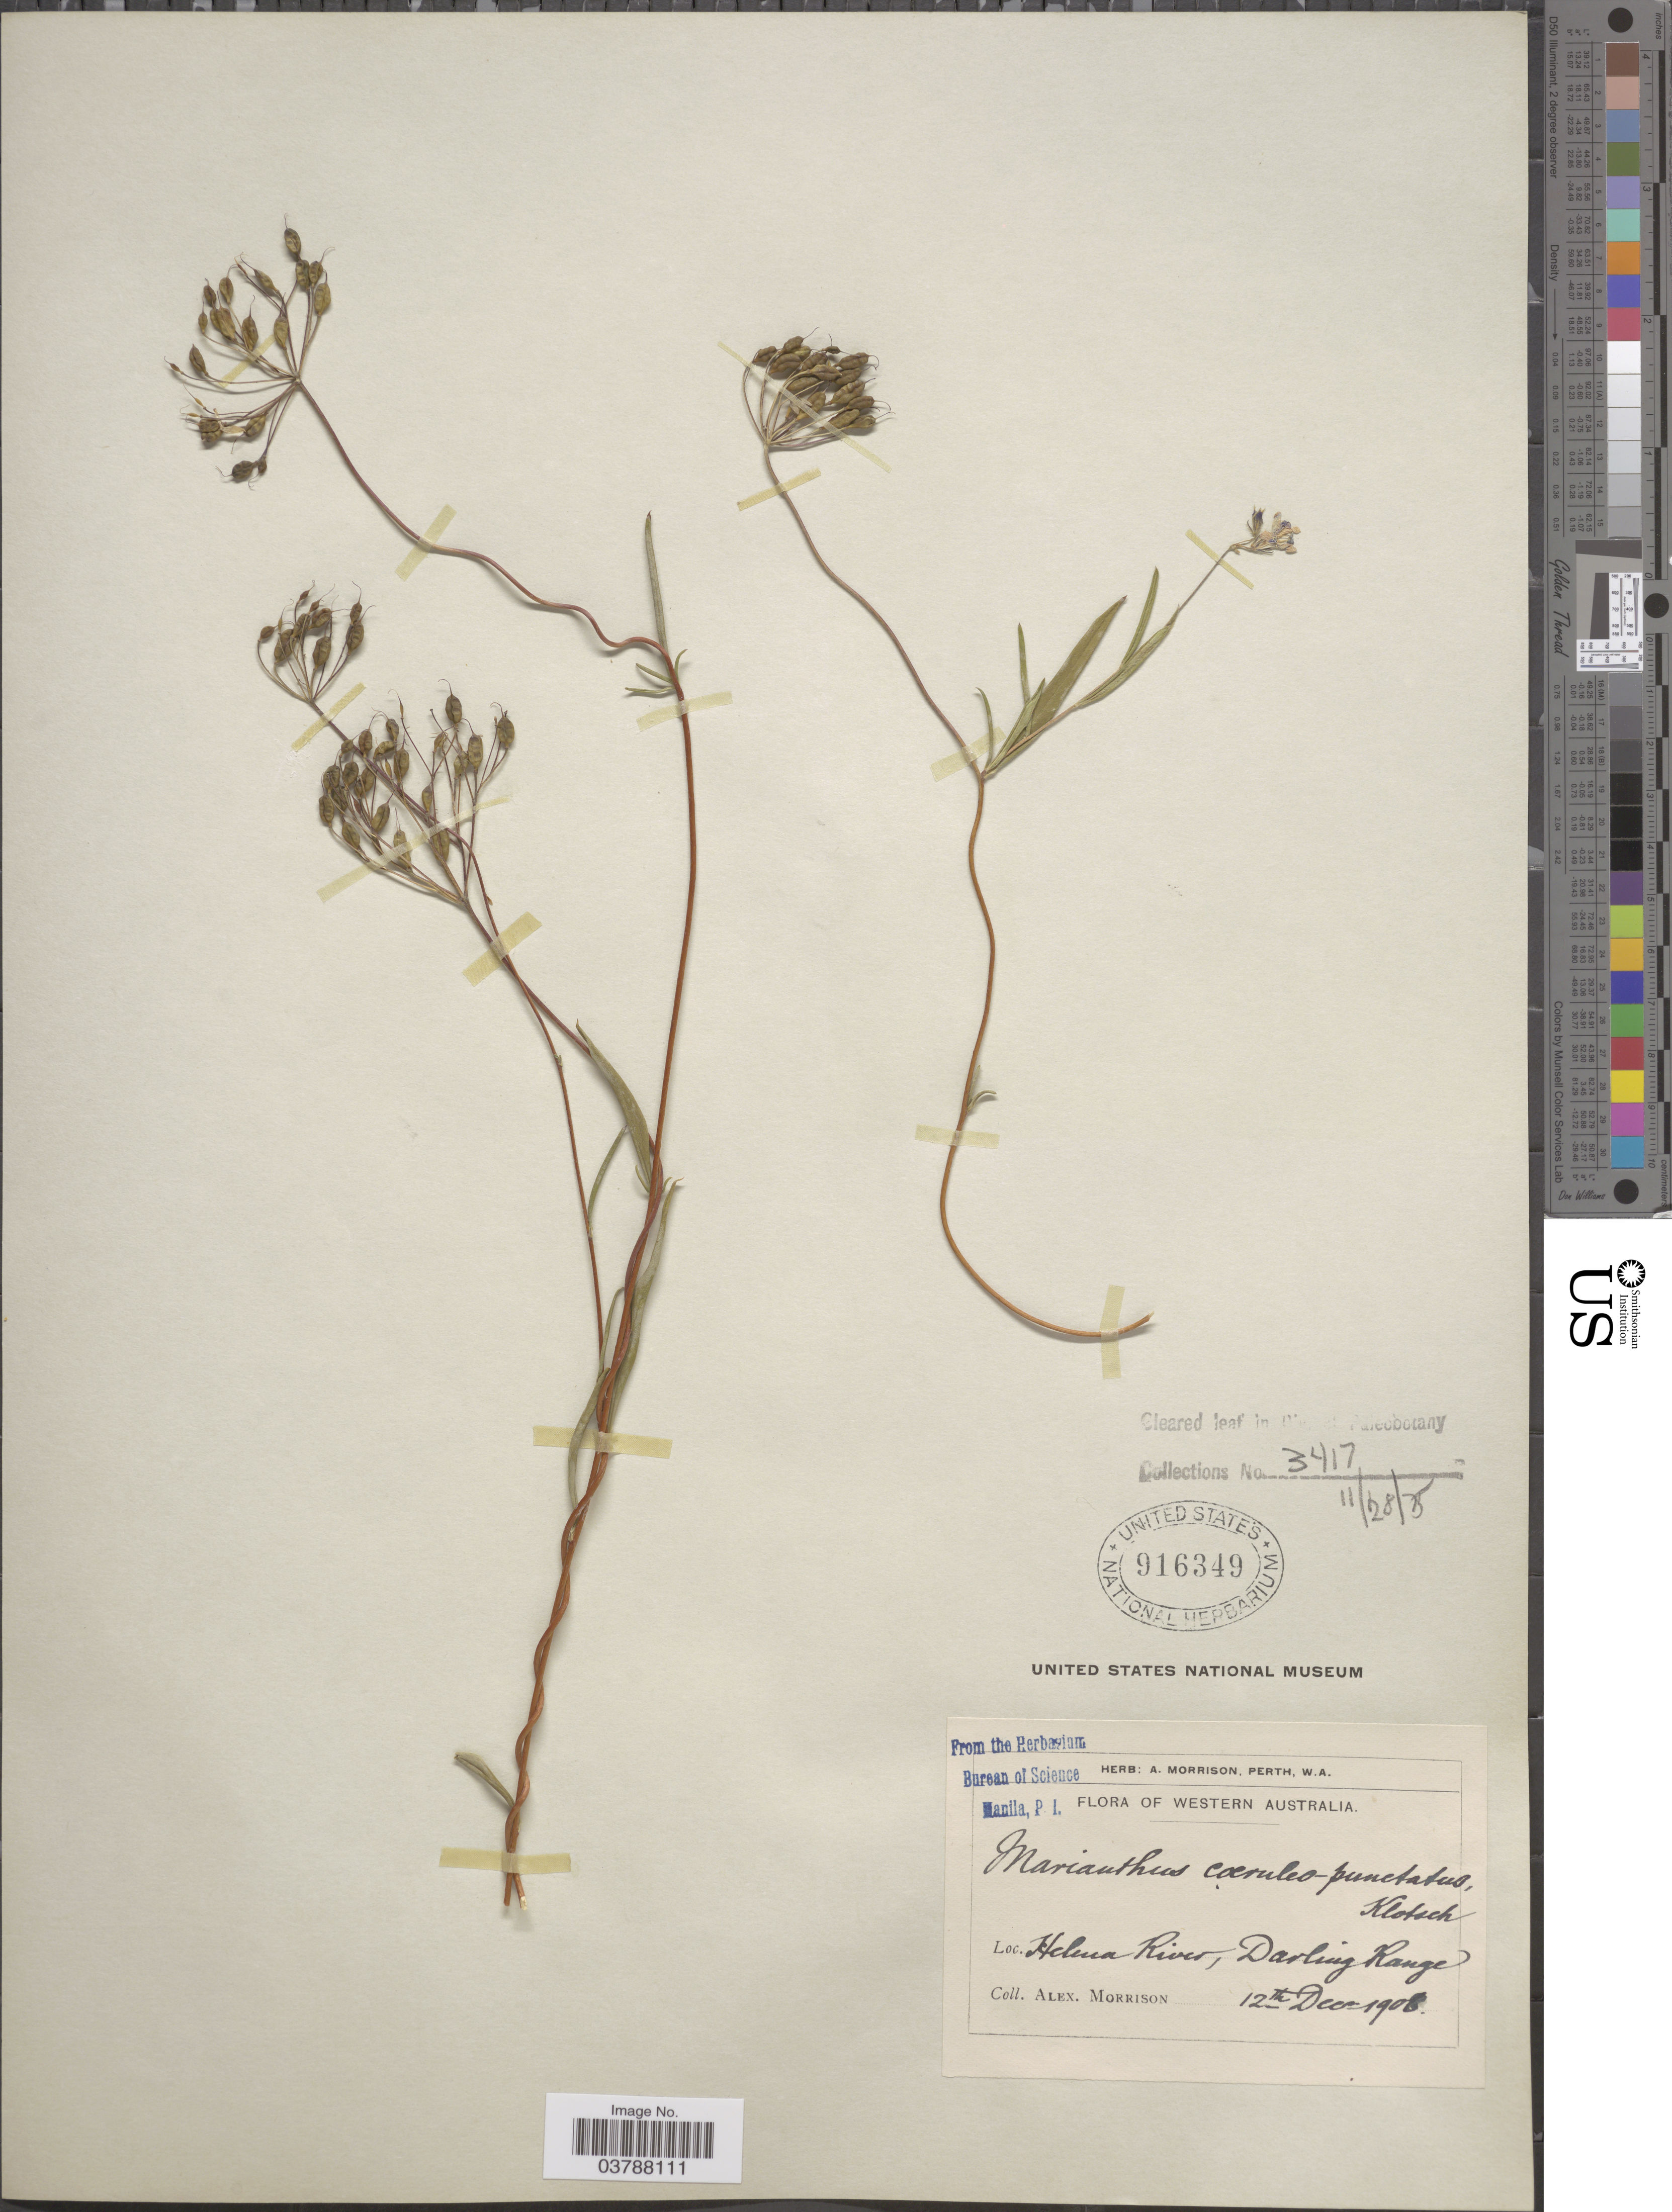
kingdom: Plantae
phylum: Tracheophyta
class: Magnoliopsida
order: Apiales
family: Pittosporaceae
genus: Marianthus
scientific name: Marianthus coeruleopunctatus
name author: Link et al.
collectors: A. Morrison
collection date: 1908-12-12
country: Australia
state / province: Western Australia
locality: Helena River, Darling Range.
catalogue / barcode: US 916349